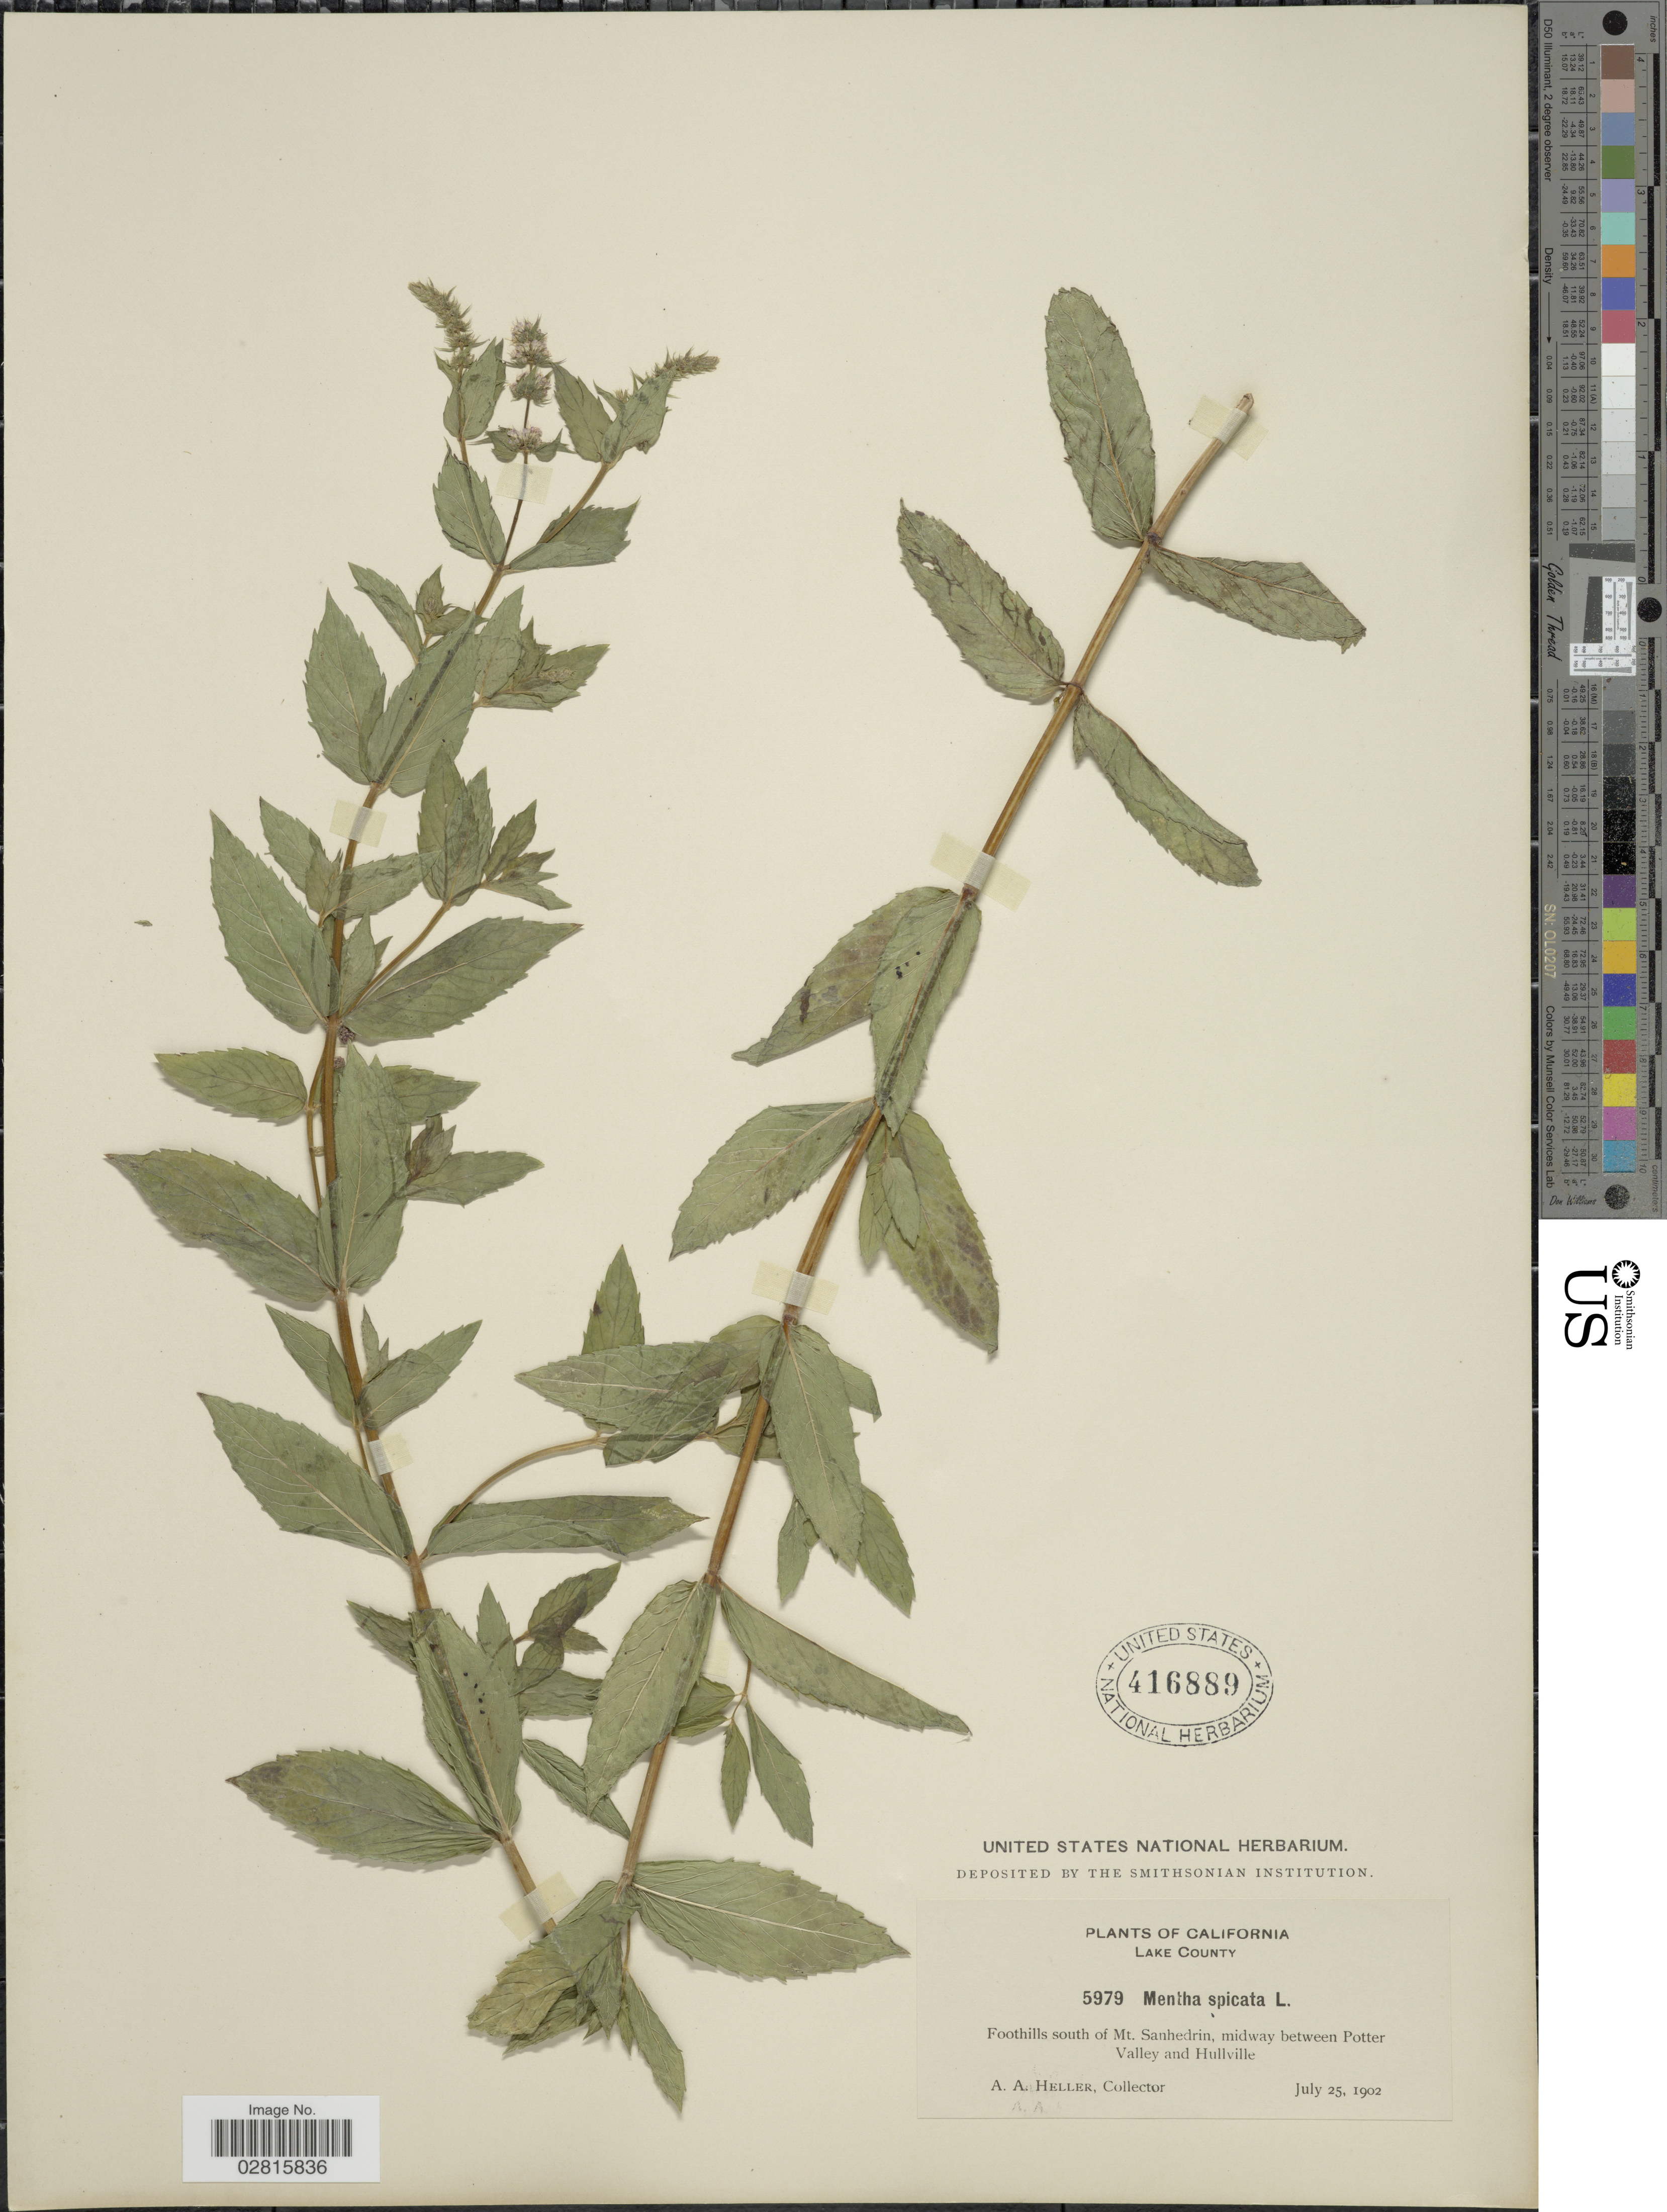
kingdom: Plantae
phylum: Tracheophyta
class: Magnoliopsida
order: Lamiales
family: Lamiaceae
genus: Mentha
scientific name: Mentha spicata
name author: L.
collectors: A. A. Heller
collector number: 5979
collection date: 1902-07-25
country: United States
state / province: California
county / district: Lake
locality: Lake County. Foothills south of Mt. Sanhedrin, midway between Potter Valley and Hullville.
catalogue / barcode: US 416889